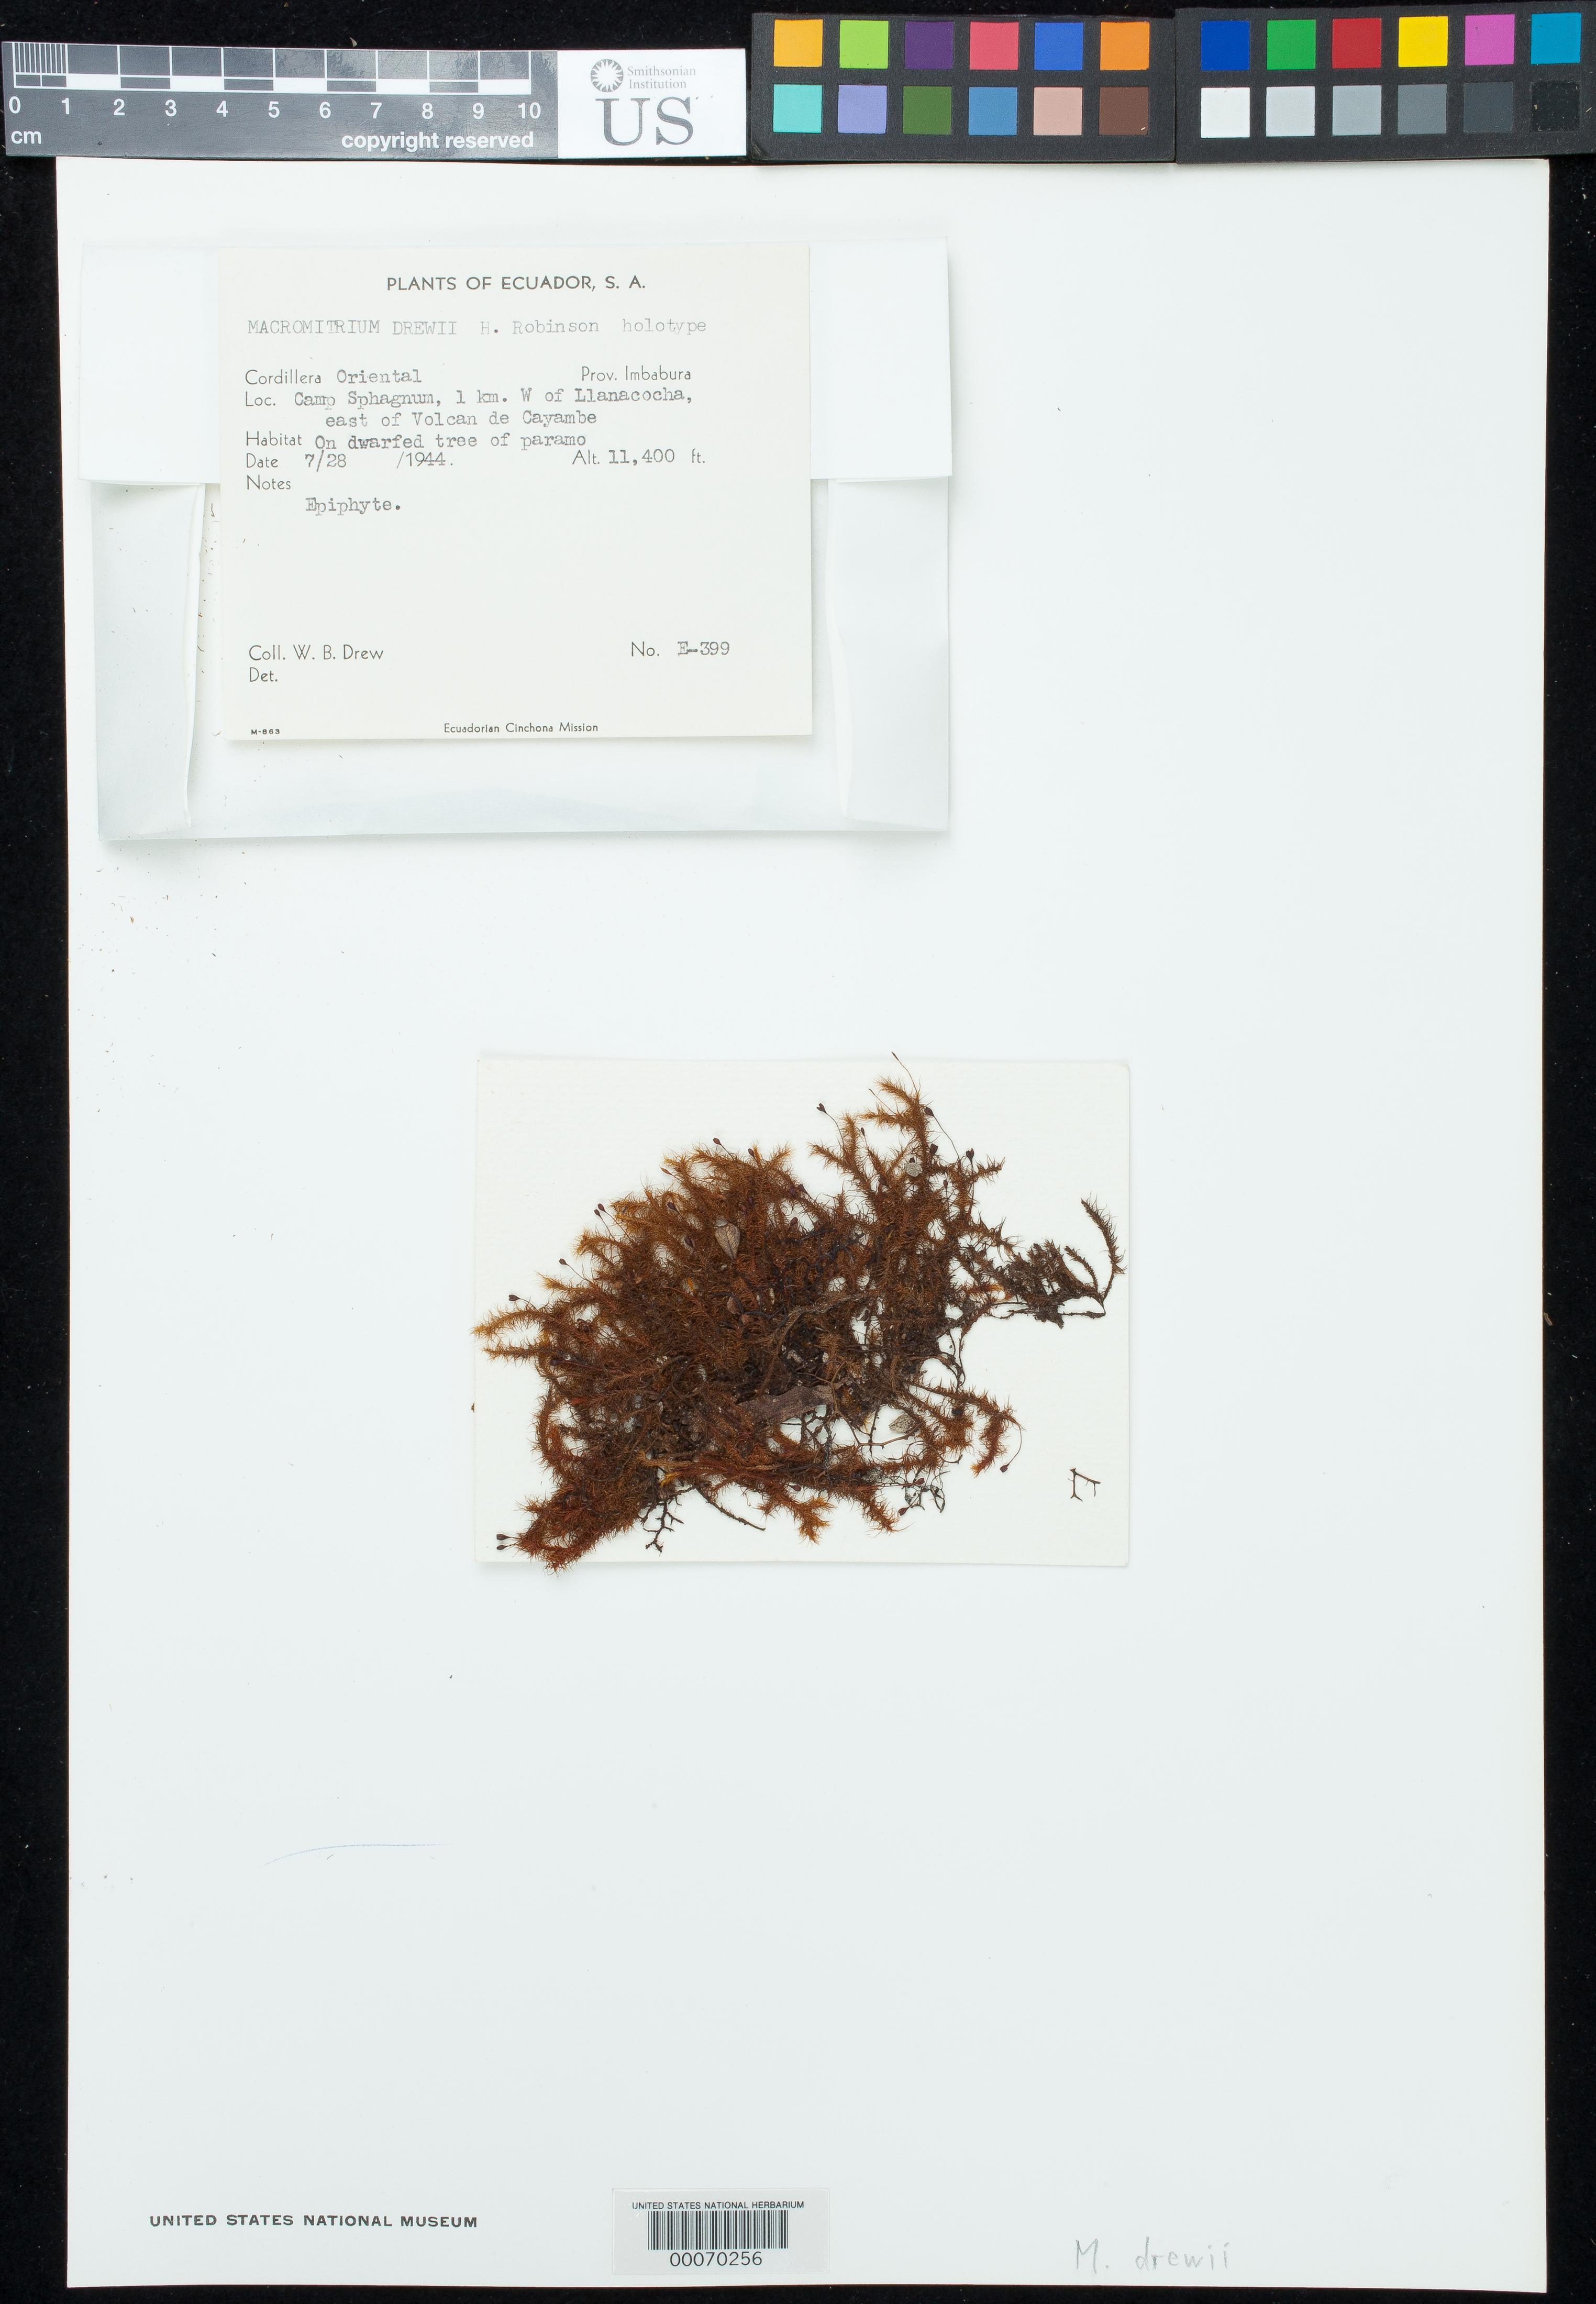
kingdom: Plantae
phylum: Bryophyta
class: Bryopsida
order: Orthotrichales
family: Orthotrichaceae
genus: Macromitrium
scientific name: Macromitrium drewii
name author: H. Rob.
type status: Holotype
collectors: W. B. Drew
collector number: E-399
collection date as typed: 28 Jul 1944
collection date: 1944-07-28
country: Ecuador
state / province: Imbabura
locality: Cordillera Oriental, 1 km W of Lanacocha, E of Volcan de Cayambe.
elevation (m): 3475